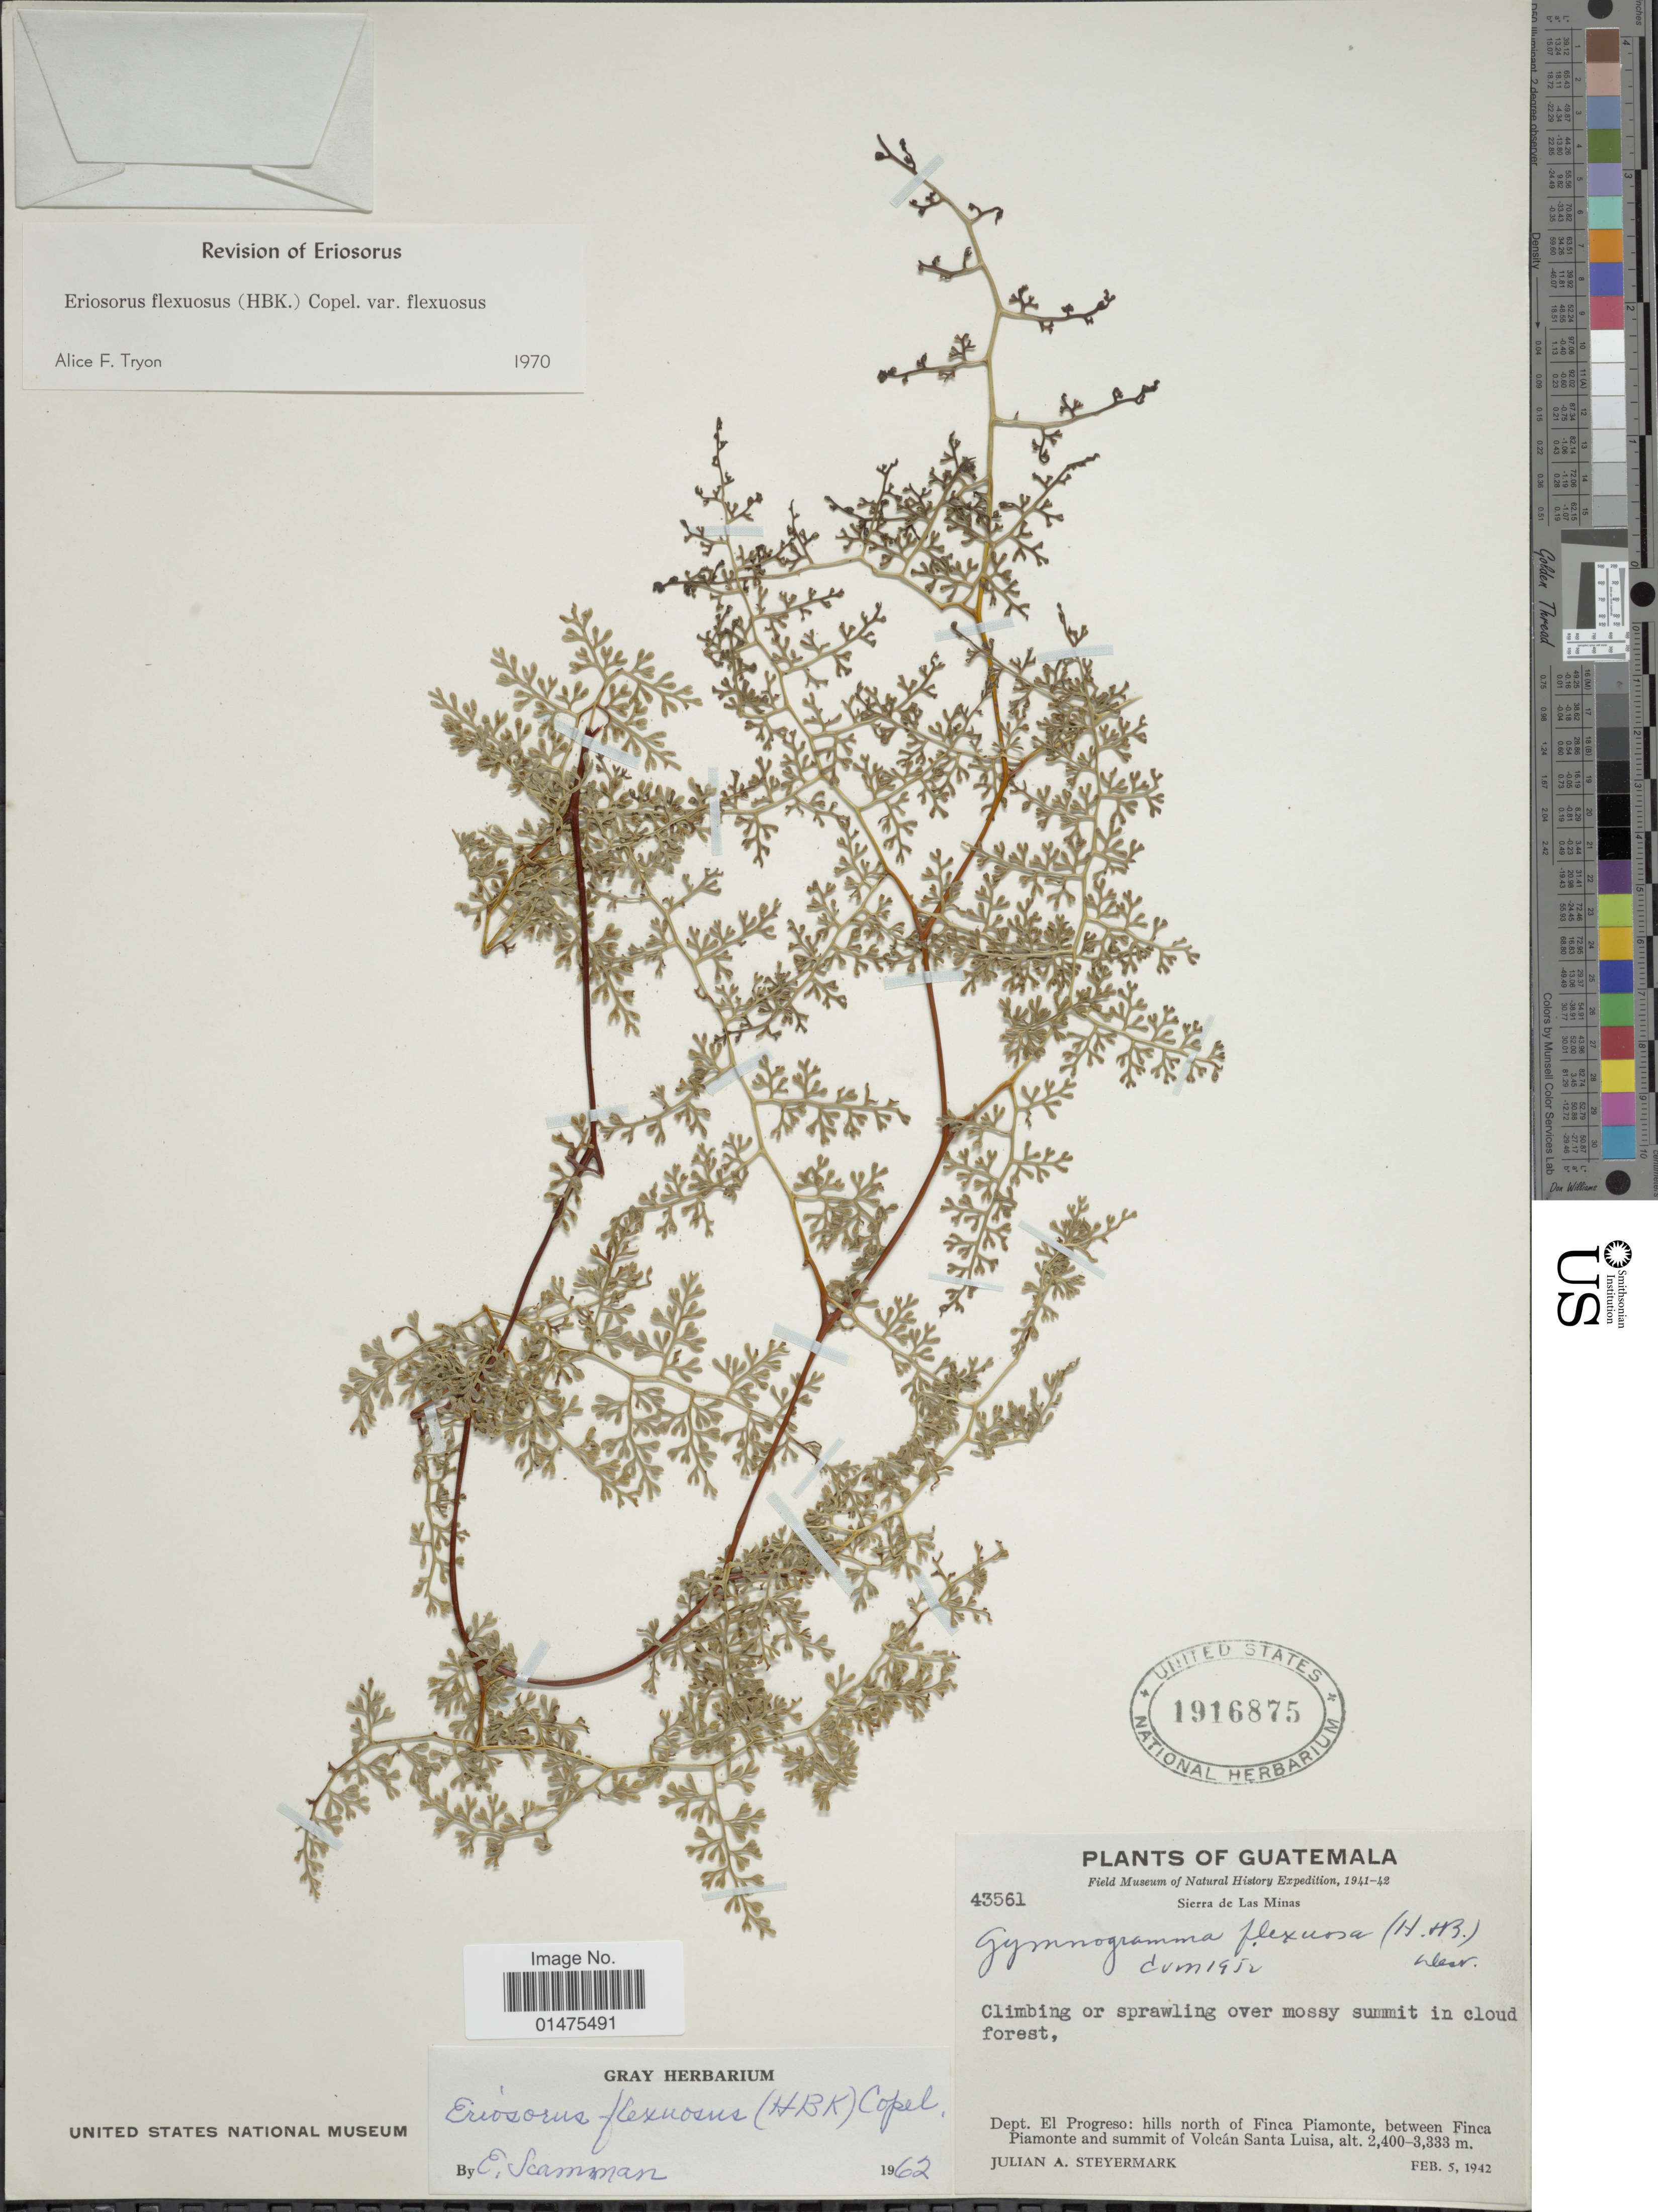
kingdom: Plantae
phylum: Tracheophyta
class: Polypodiopsida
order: Polypodiales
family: Pteridaceae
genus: Jamesonia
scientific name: Jamesonia flexuosa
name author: (Humb. & Bonpl.) Christenh.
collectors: J. Steyermark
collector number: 43561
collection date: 1942-02-05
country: Guatemala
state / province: El Progreso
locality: Dept. El Progreso: hills north of Finca Piamonte, between Finca Piamonte and summit of Volcán Santa Luisa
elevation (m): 2400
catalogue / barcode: US 1916875